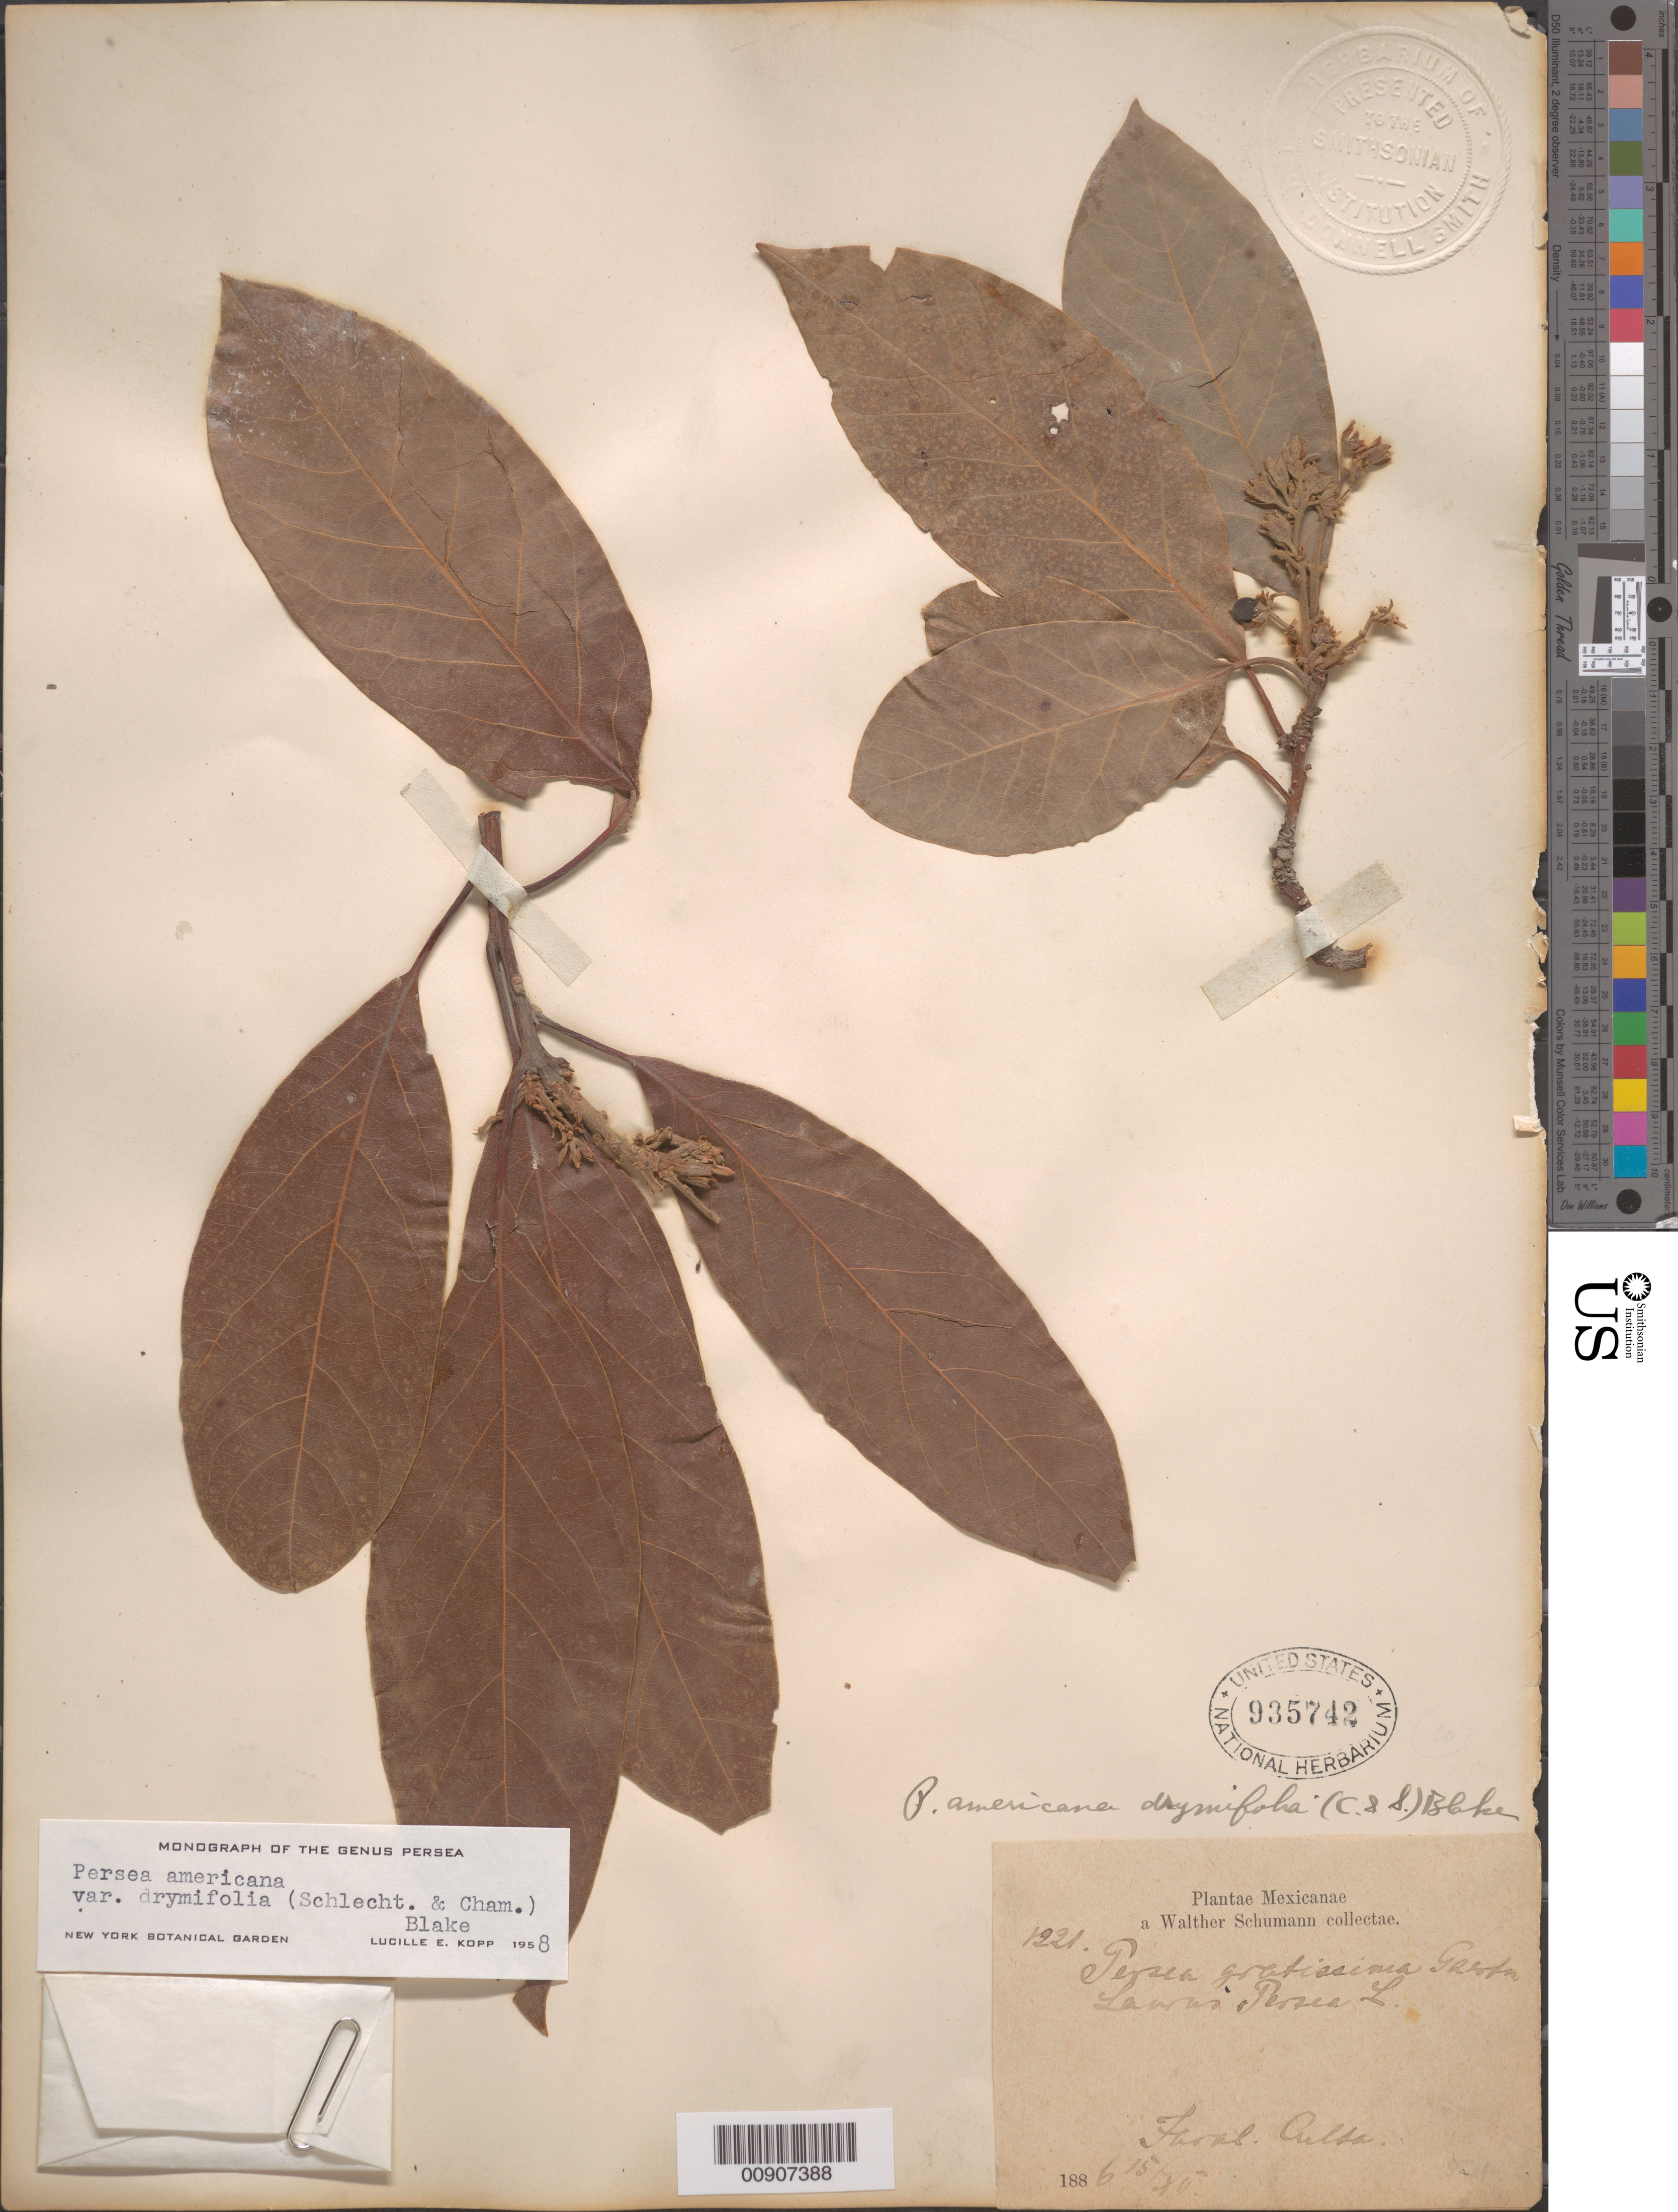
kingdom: Plantae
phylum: Tracheophyta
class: Magnoliopsida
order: Laurales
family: Lauraceae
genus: Persea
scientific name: Persea americana var. drymifolia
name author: (Schltdl. & Cham.) S.F. Blake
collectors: W. Schumann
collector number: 1221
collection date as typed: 15 Dec 1886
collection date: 1886-12-15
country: Mexico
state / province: Guanajuato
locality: Jaral. Culta.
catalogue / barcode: US 935742